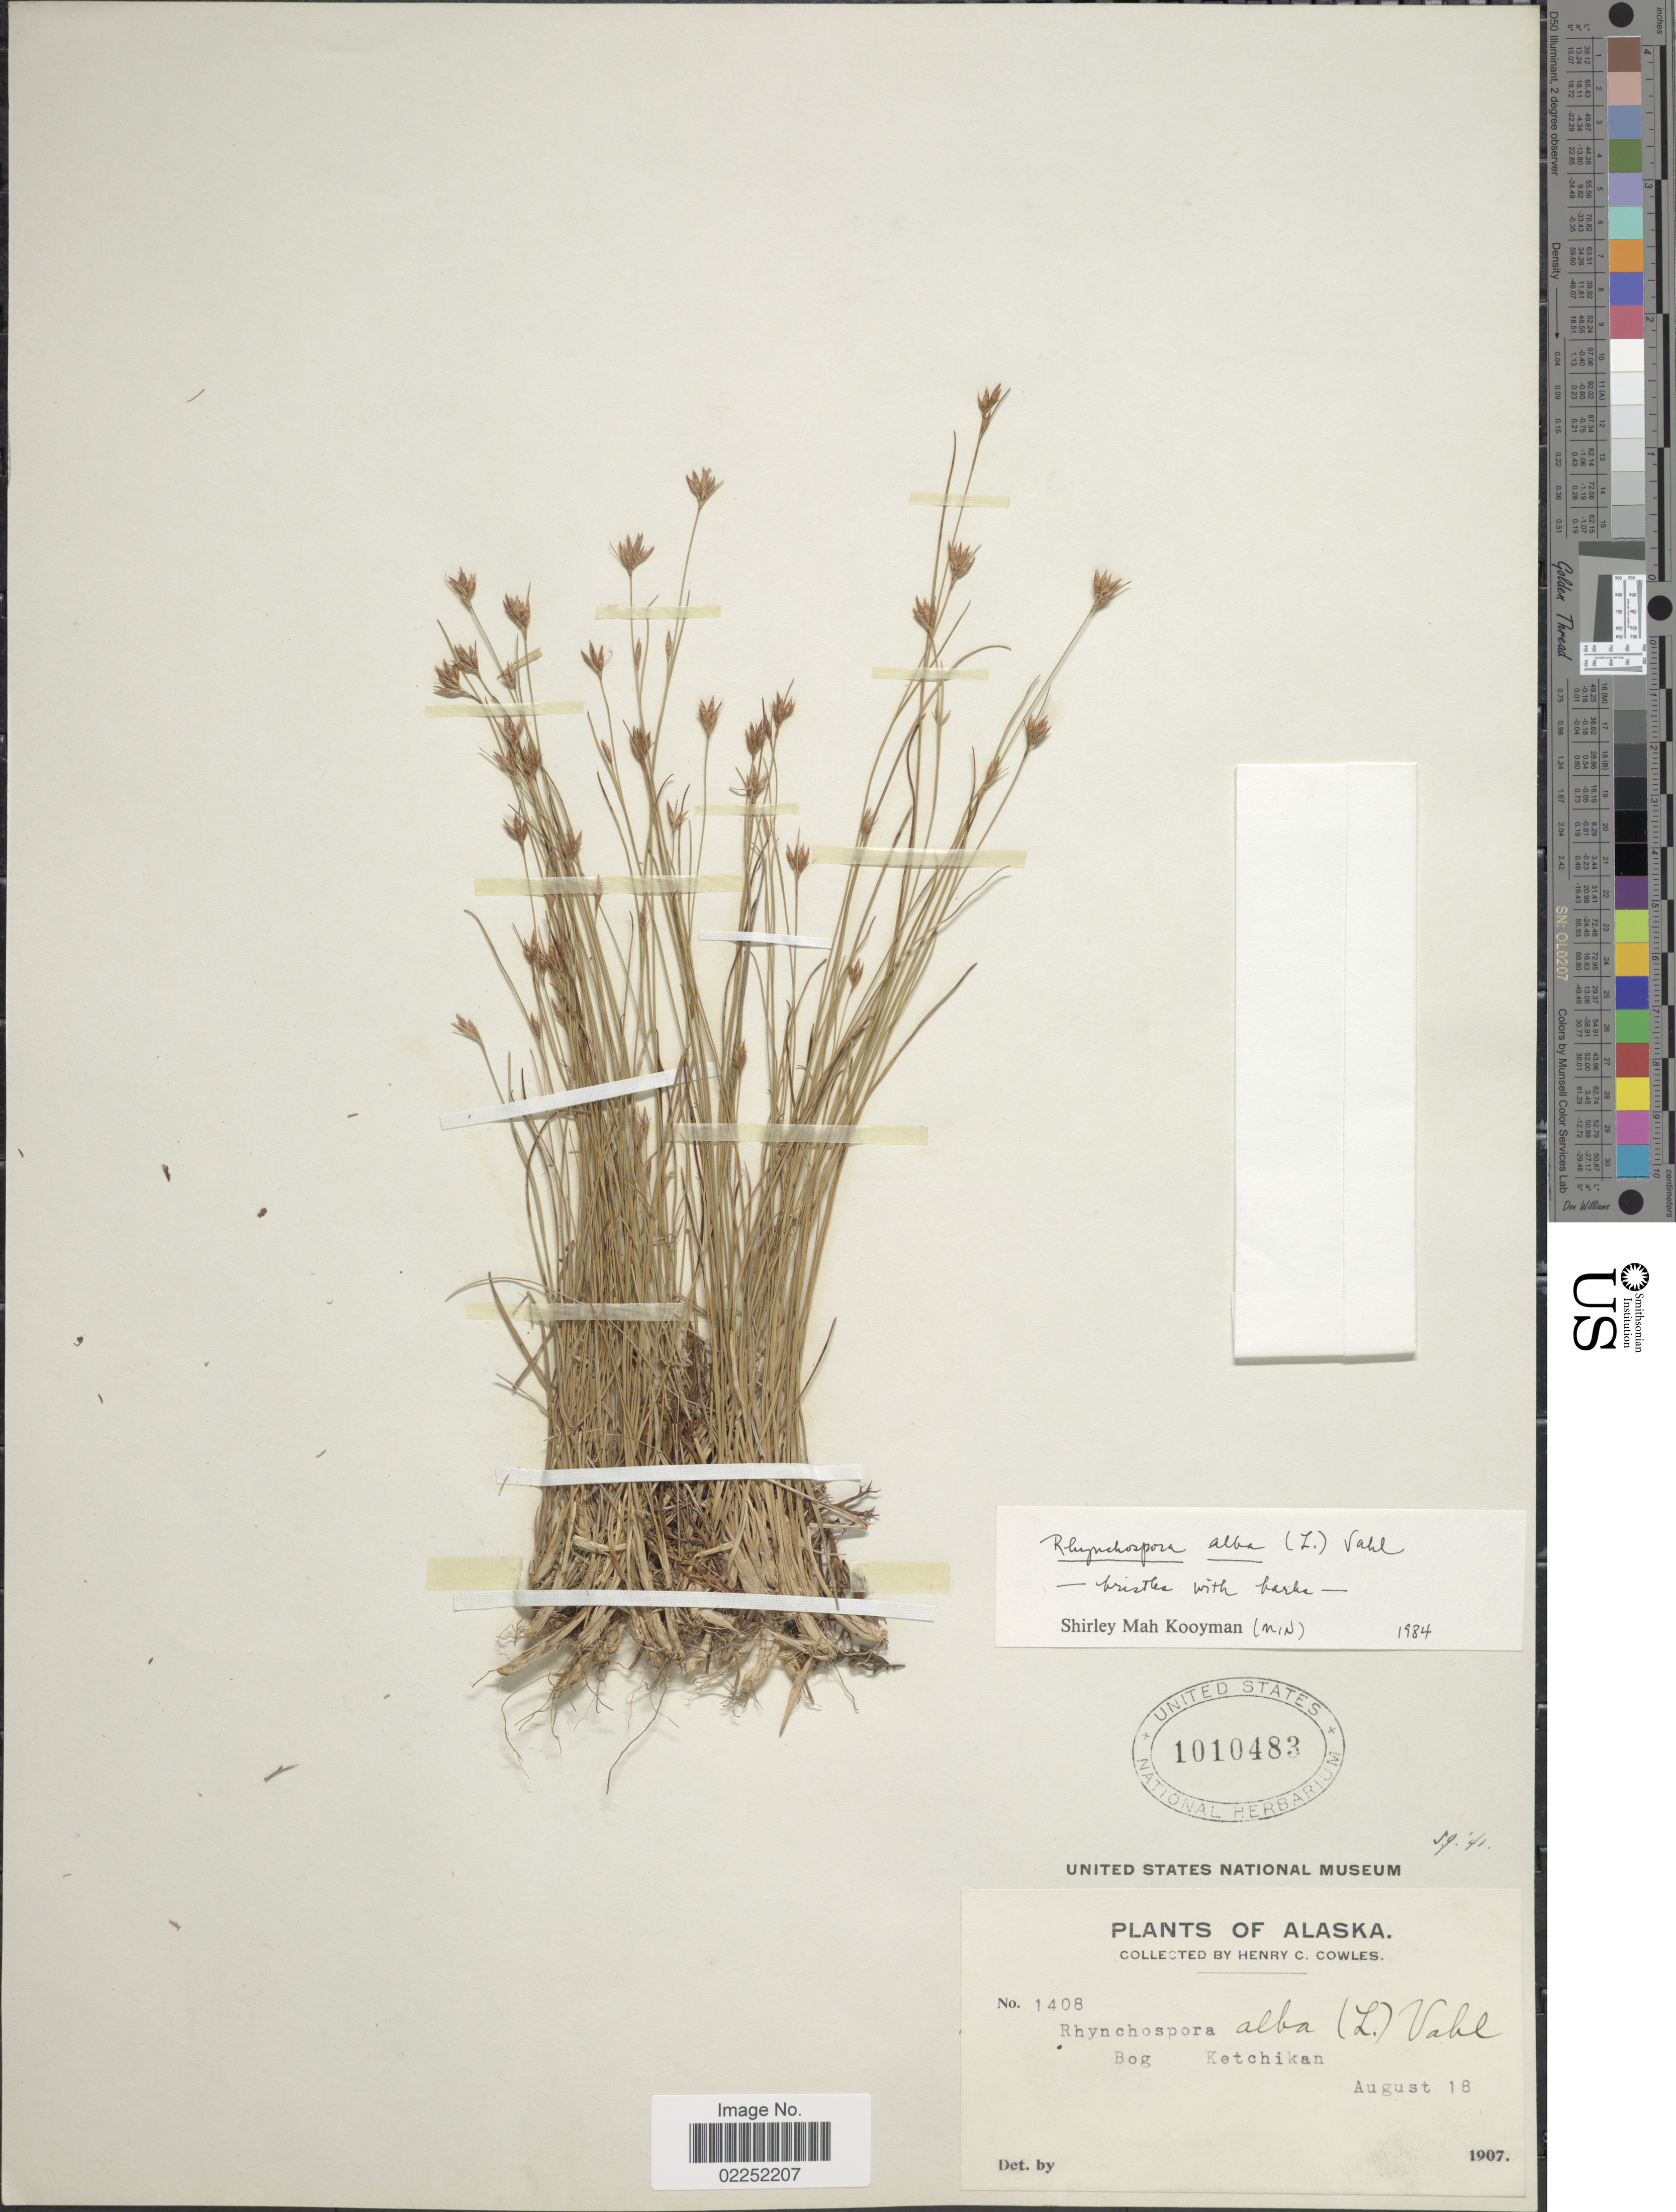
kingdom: Plantae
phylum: Tracheophyta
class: Liliopsida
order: Poales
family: Cyperaceae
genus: Rhynchospora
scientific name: Rhynchospora alba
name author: (L.) Vahl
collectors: H. Cowles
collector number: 1408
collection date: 1907-08-18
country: United States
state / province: Alaska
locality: Bog Ketchijan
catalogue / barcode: US 1010483